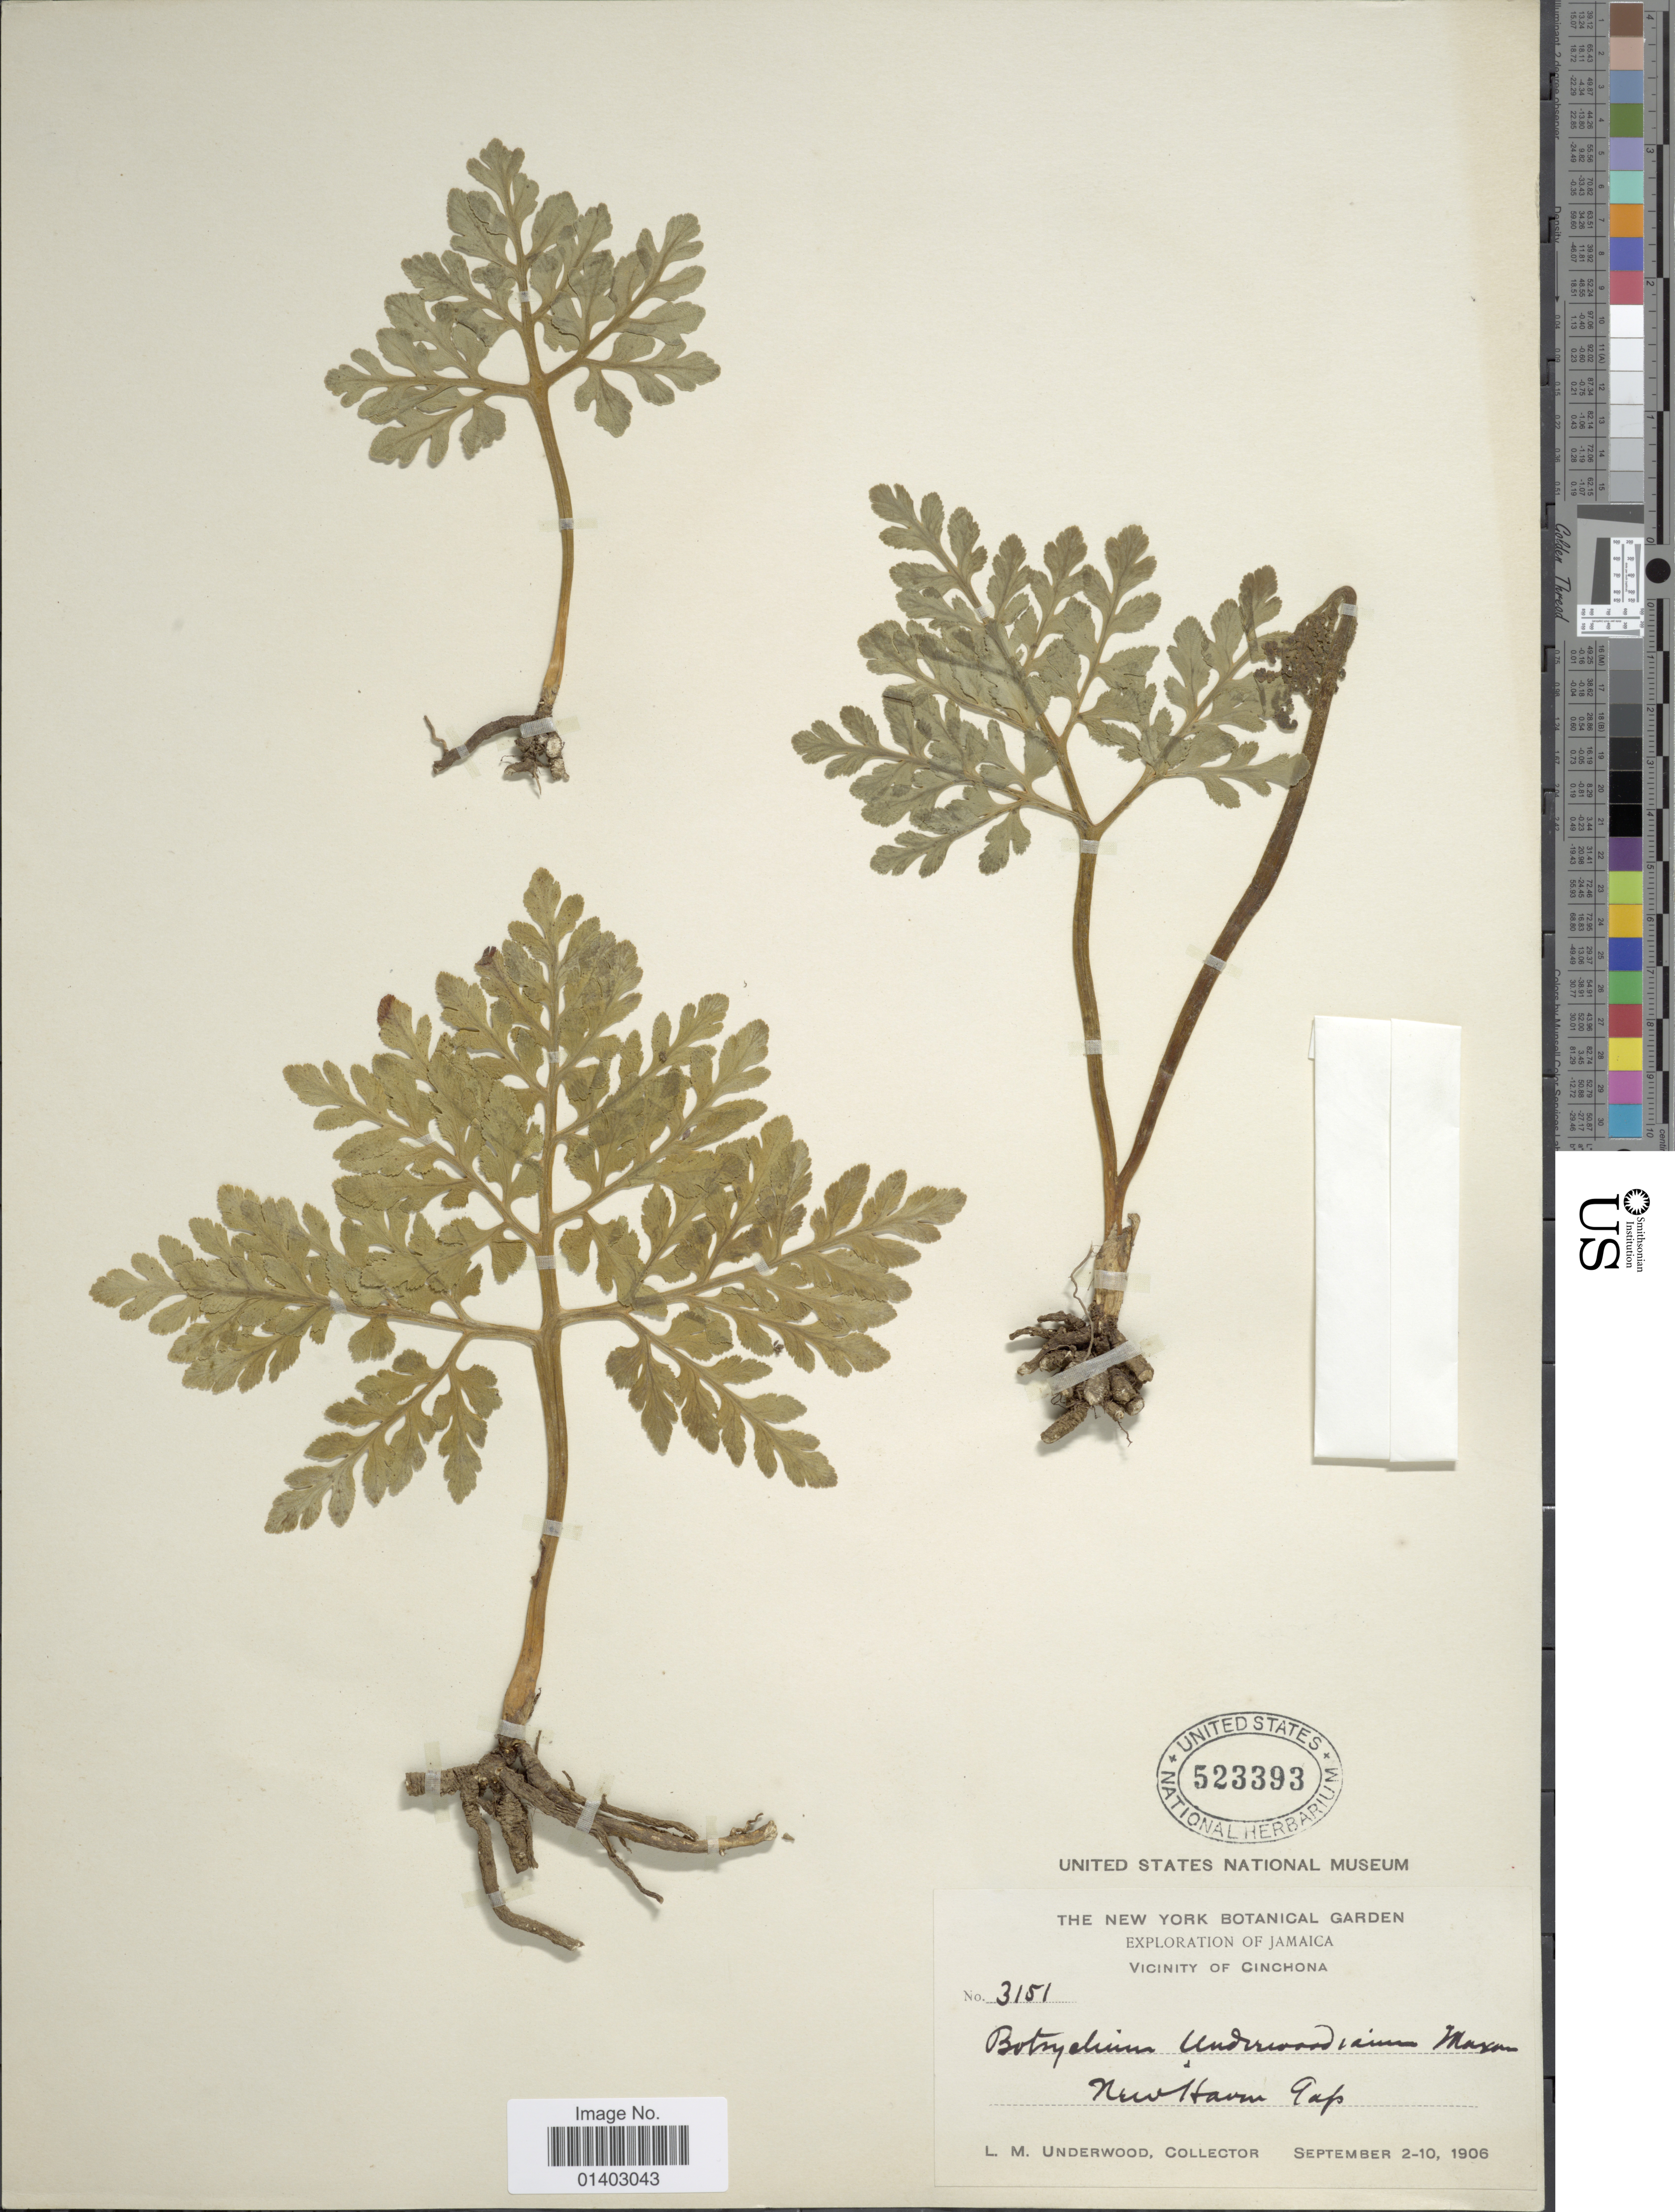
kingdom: Plantae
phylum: Tracheophyta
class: Polypodiopsida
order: Ophioglossales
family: Ophioglossaceae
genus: Botrychium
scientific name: Botrychium underwoodianum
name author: Maxon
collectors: L. M. Underwood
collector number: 3151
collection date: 1906-09-02/1906-09-10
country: Jamaica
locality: Vicinity of Cinchona, New Haven Gap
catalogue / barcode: US 523393